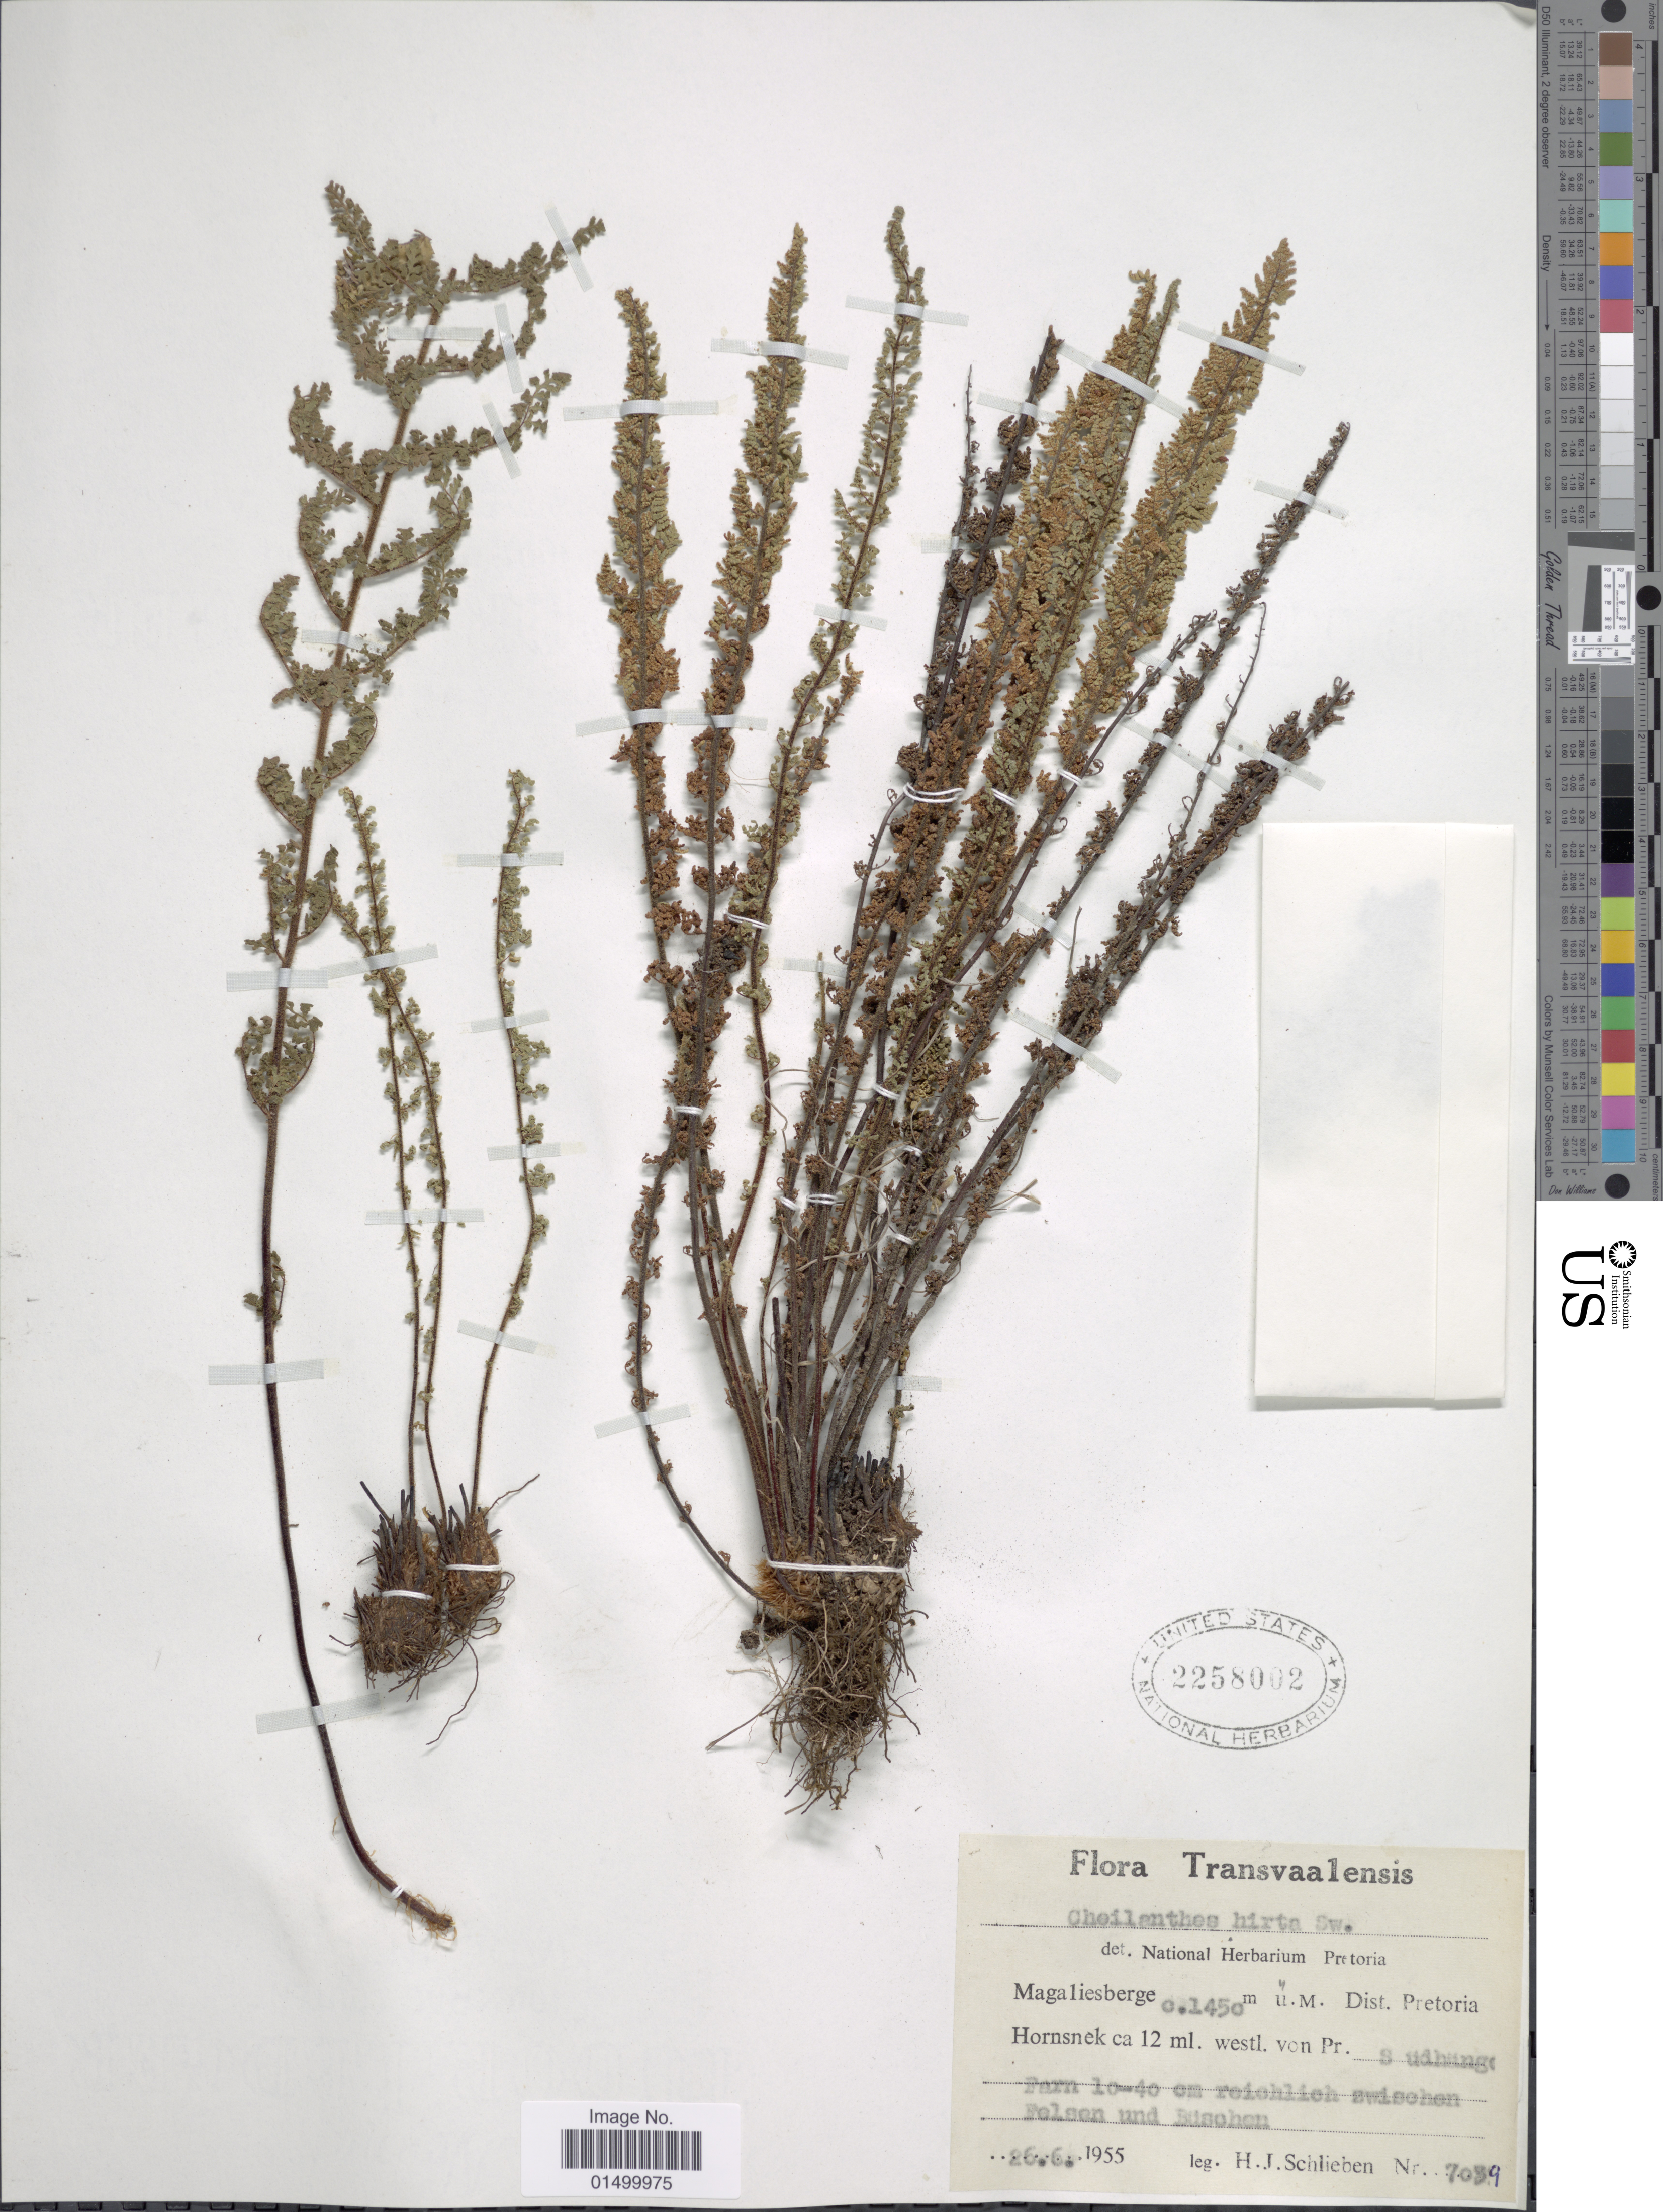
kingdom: Plantae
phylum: Tracheophyta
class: Polypodiopsida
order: Polypodiales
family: Pteridaceae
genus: Cheilanthes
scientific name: Cheilanthes hirta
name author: Sw.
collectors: H. J. Schlieben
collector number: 7039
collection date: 1955-06-26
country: South Africa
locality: Transvaal, Magaliesberge, Distr. Pretoria Hornsnek, westl. von Pr. S udhunge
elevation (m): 1450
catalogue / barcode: US 2258002